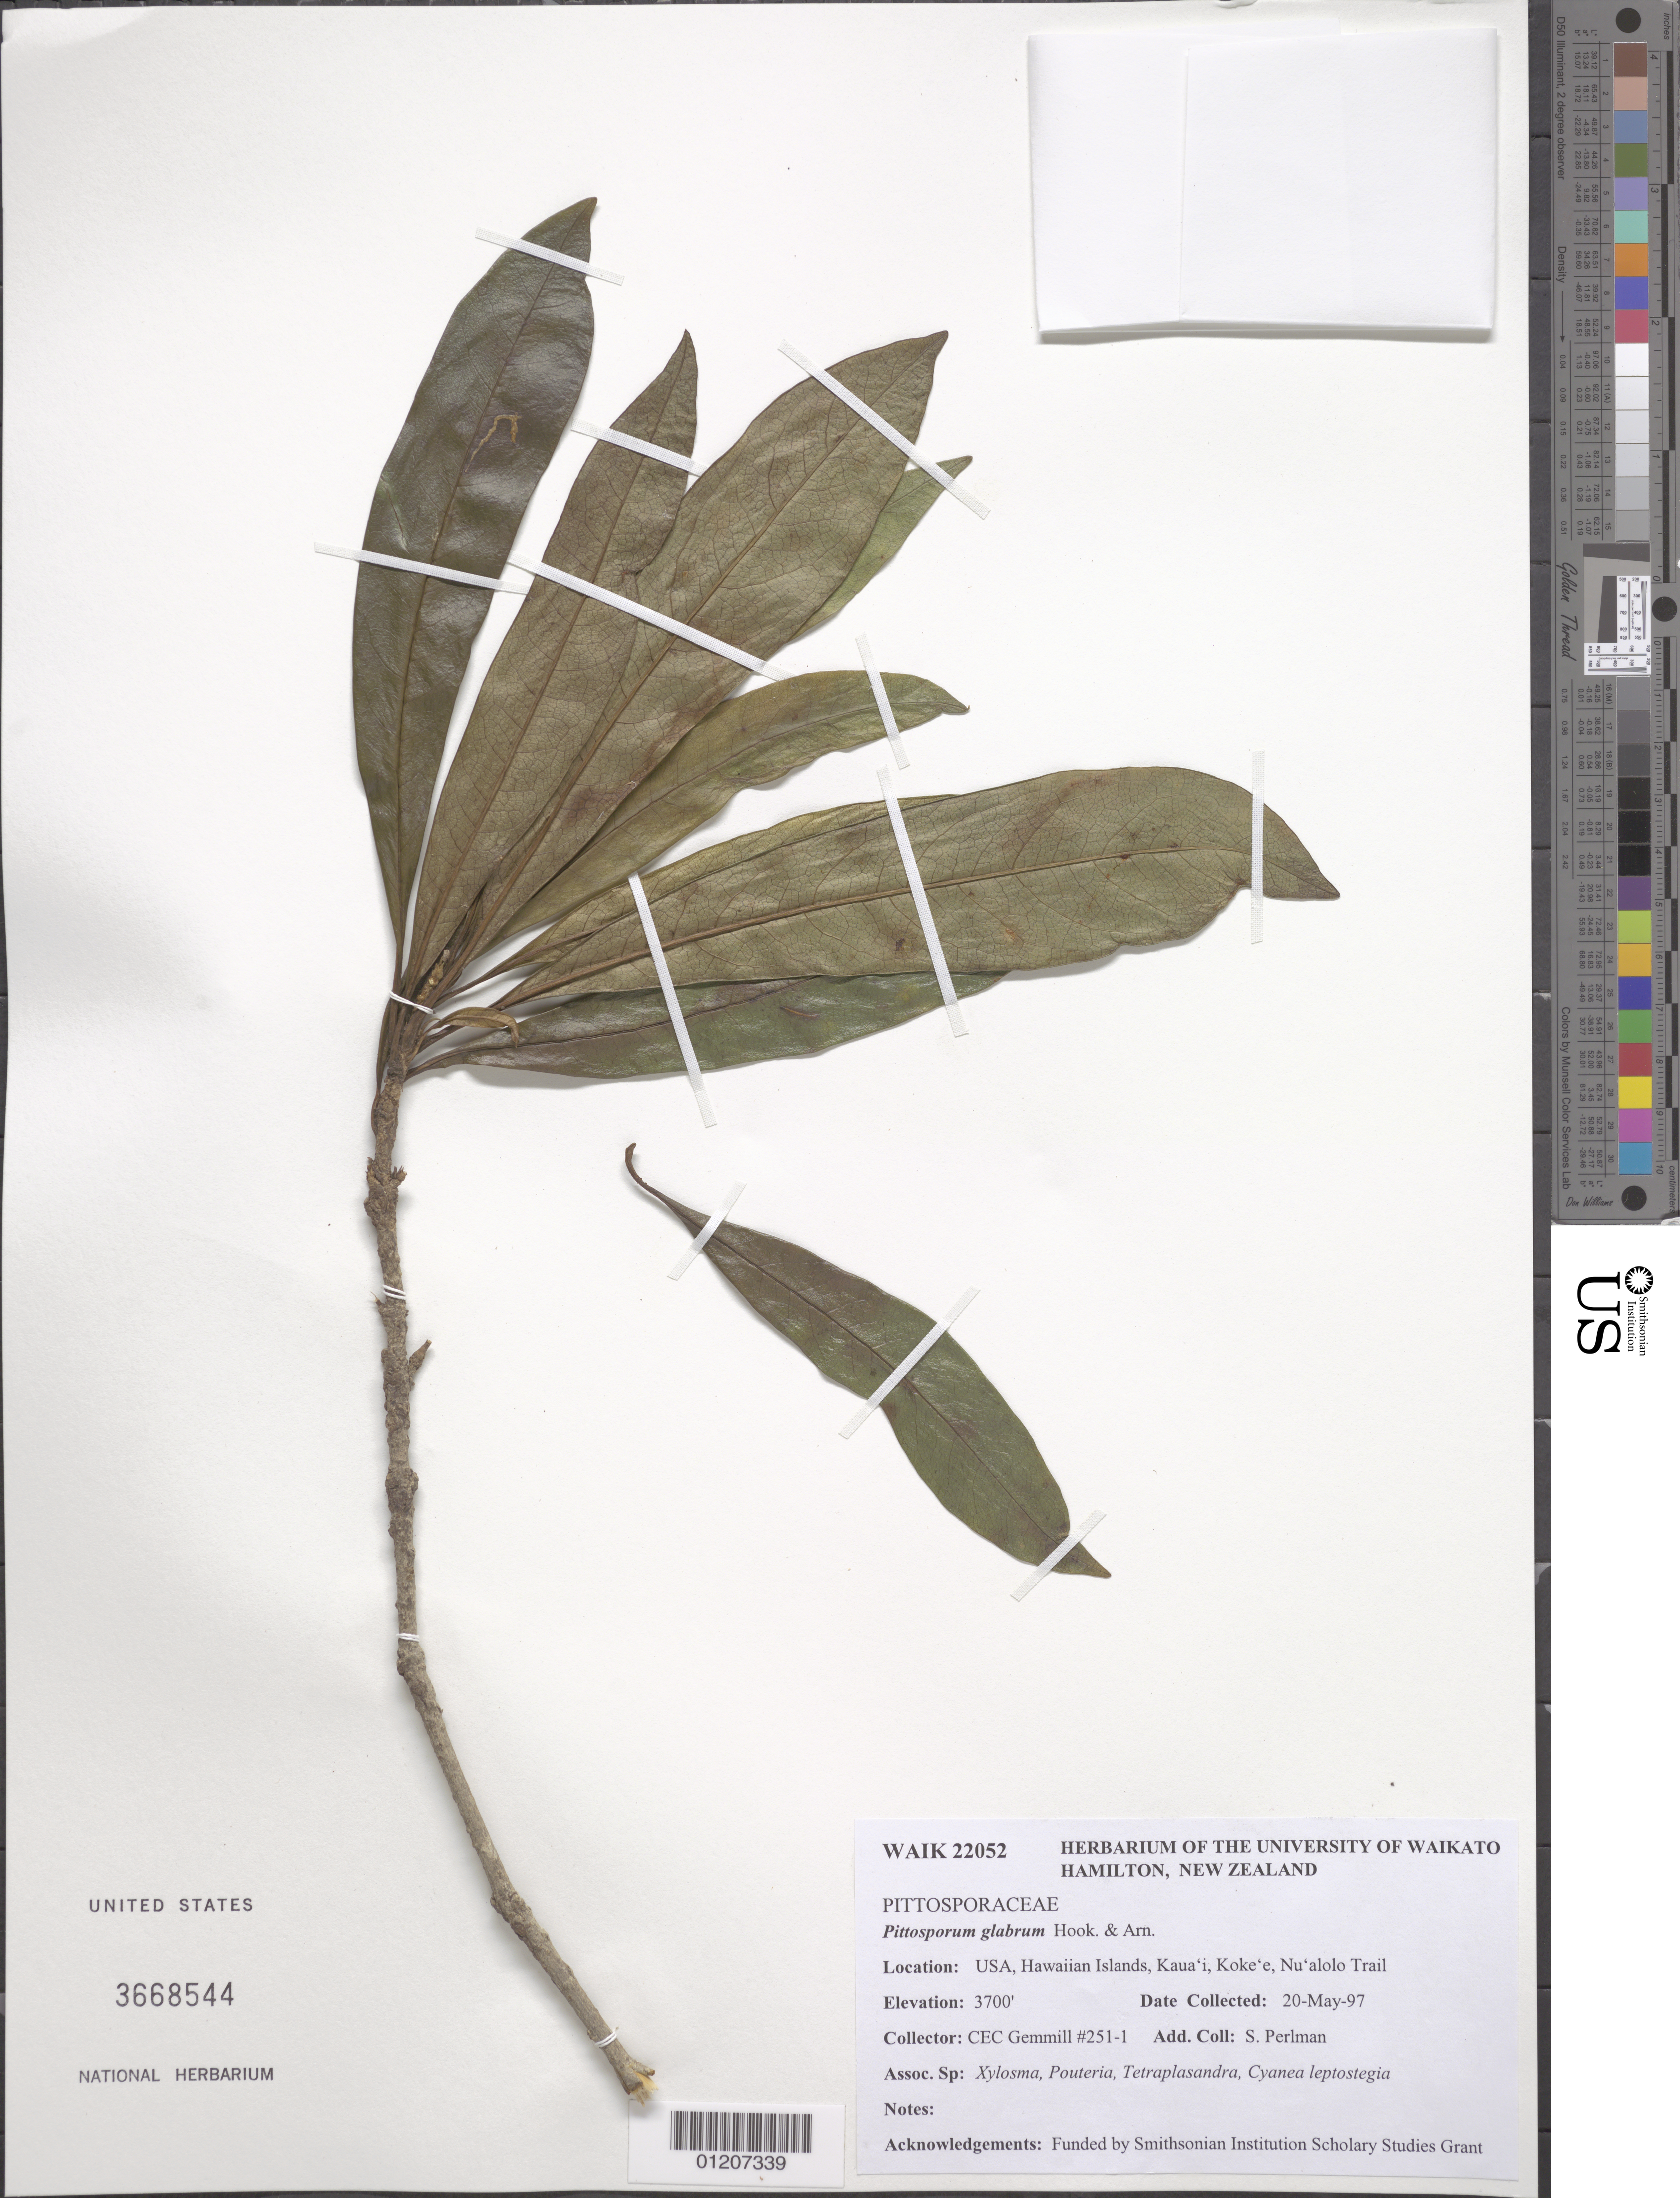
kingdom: Plantae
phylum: Tracheophyta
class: Magnoliopsida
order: Apiales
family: Pittosporaceae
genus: Pittosporum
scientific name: Pittosporum glabrum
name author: Hook. & Arn.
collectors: C. Gemmill & S. P. Perlman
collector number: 251-1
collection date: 1997-05-20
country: United States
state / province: Hawaii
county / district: Kaui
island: Kaua'i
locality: Kokee, Nualolo Trail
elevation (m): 1128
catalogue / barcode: US 3668544